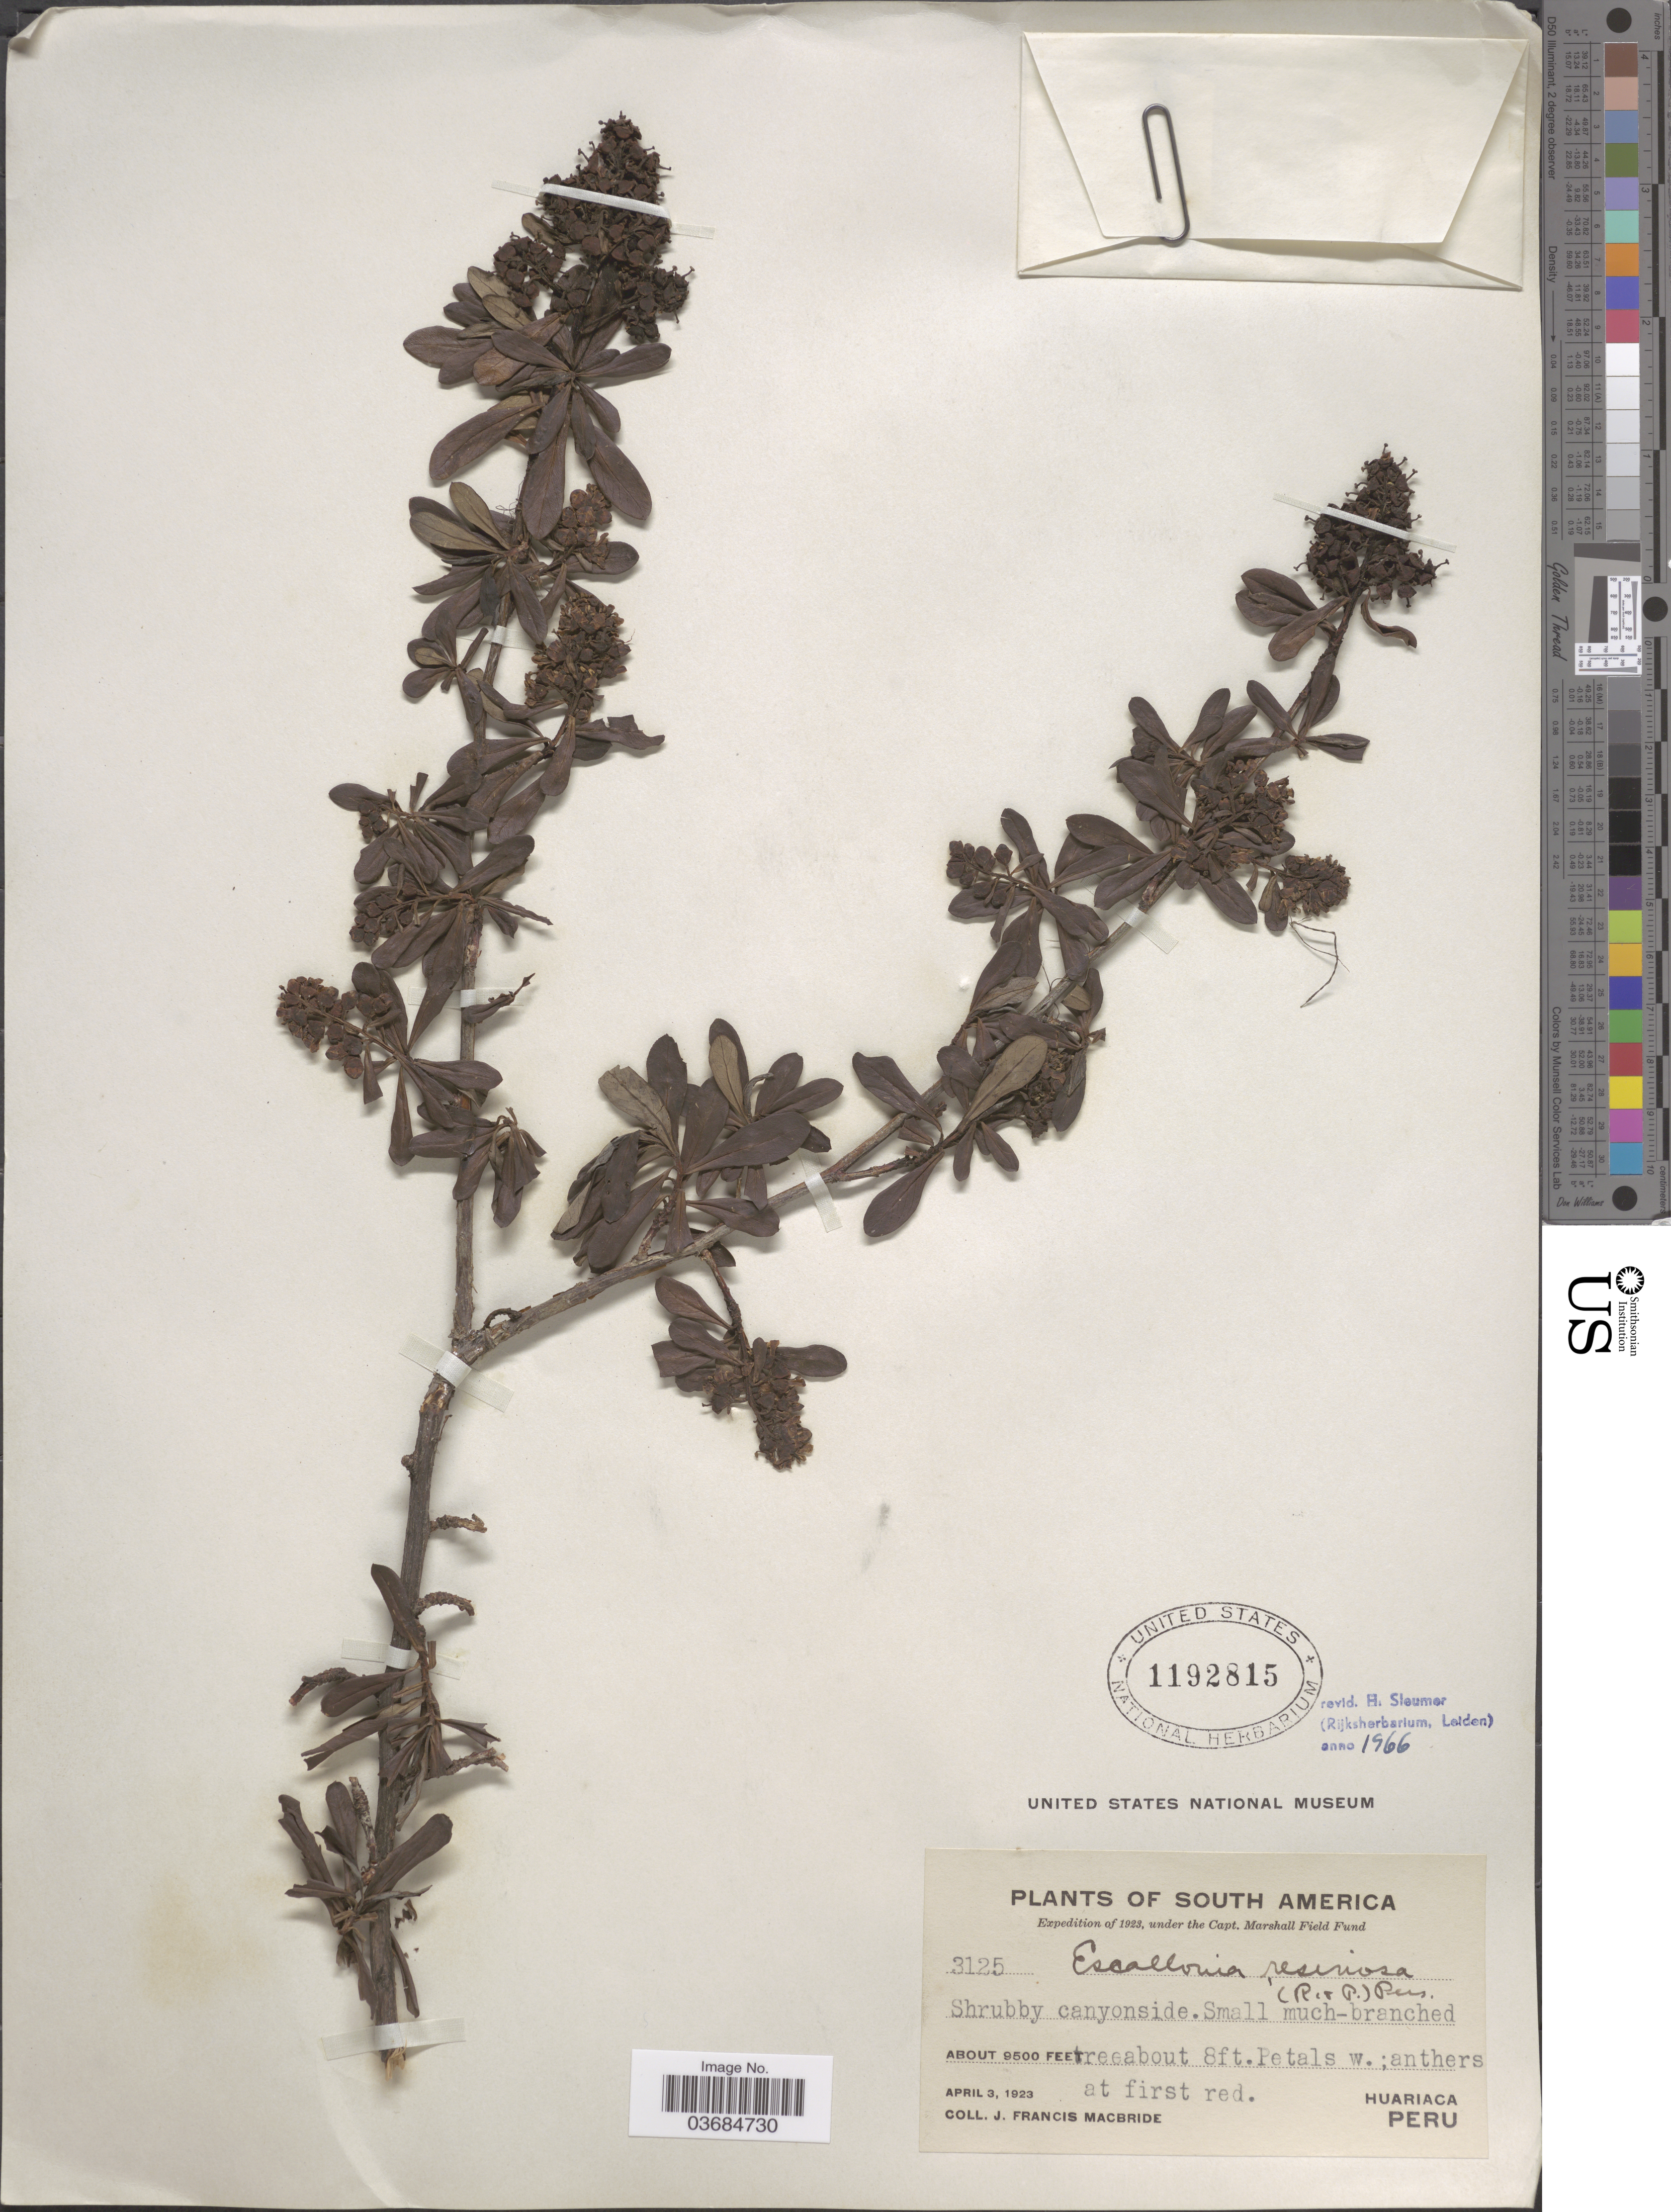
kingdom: Plantae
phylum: Tracheophyta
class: Magnoliopsida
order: Escalloniales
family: Escalloniaceae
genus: Escallonia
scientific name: Escallonia resinosa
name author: (Ruiz & Pav.) Pers.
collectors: J. F. Macbride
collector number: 3125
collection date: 1923-04-03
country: Peru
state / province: Pasco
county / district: Pasco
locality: Expedition of 1923. Shrubby canyonside. Huariaca.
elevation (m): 2896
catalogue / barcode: US 1192815